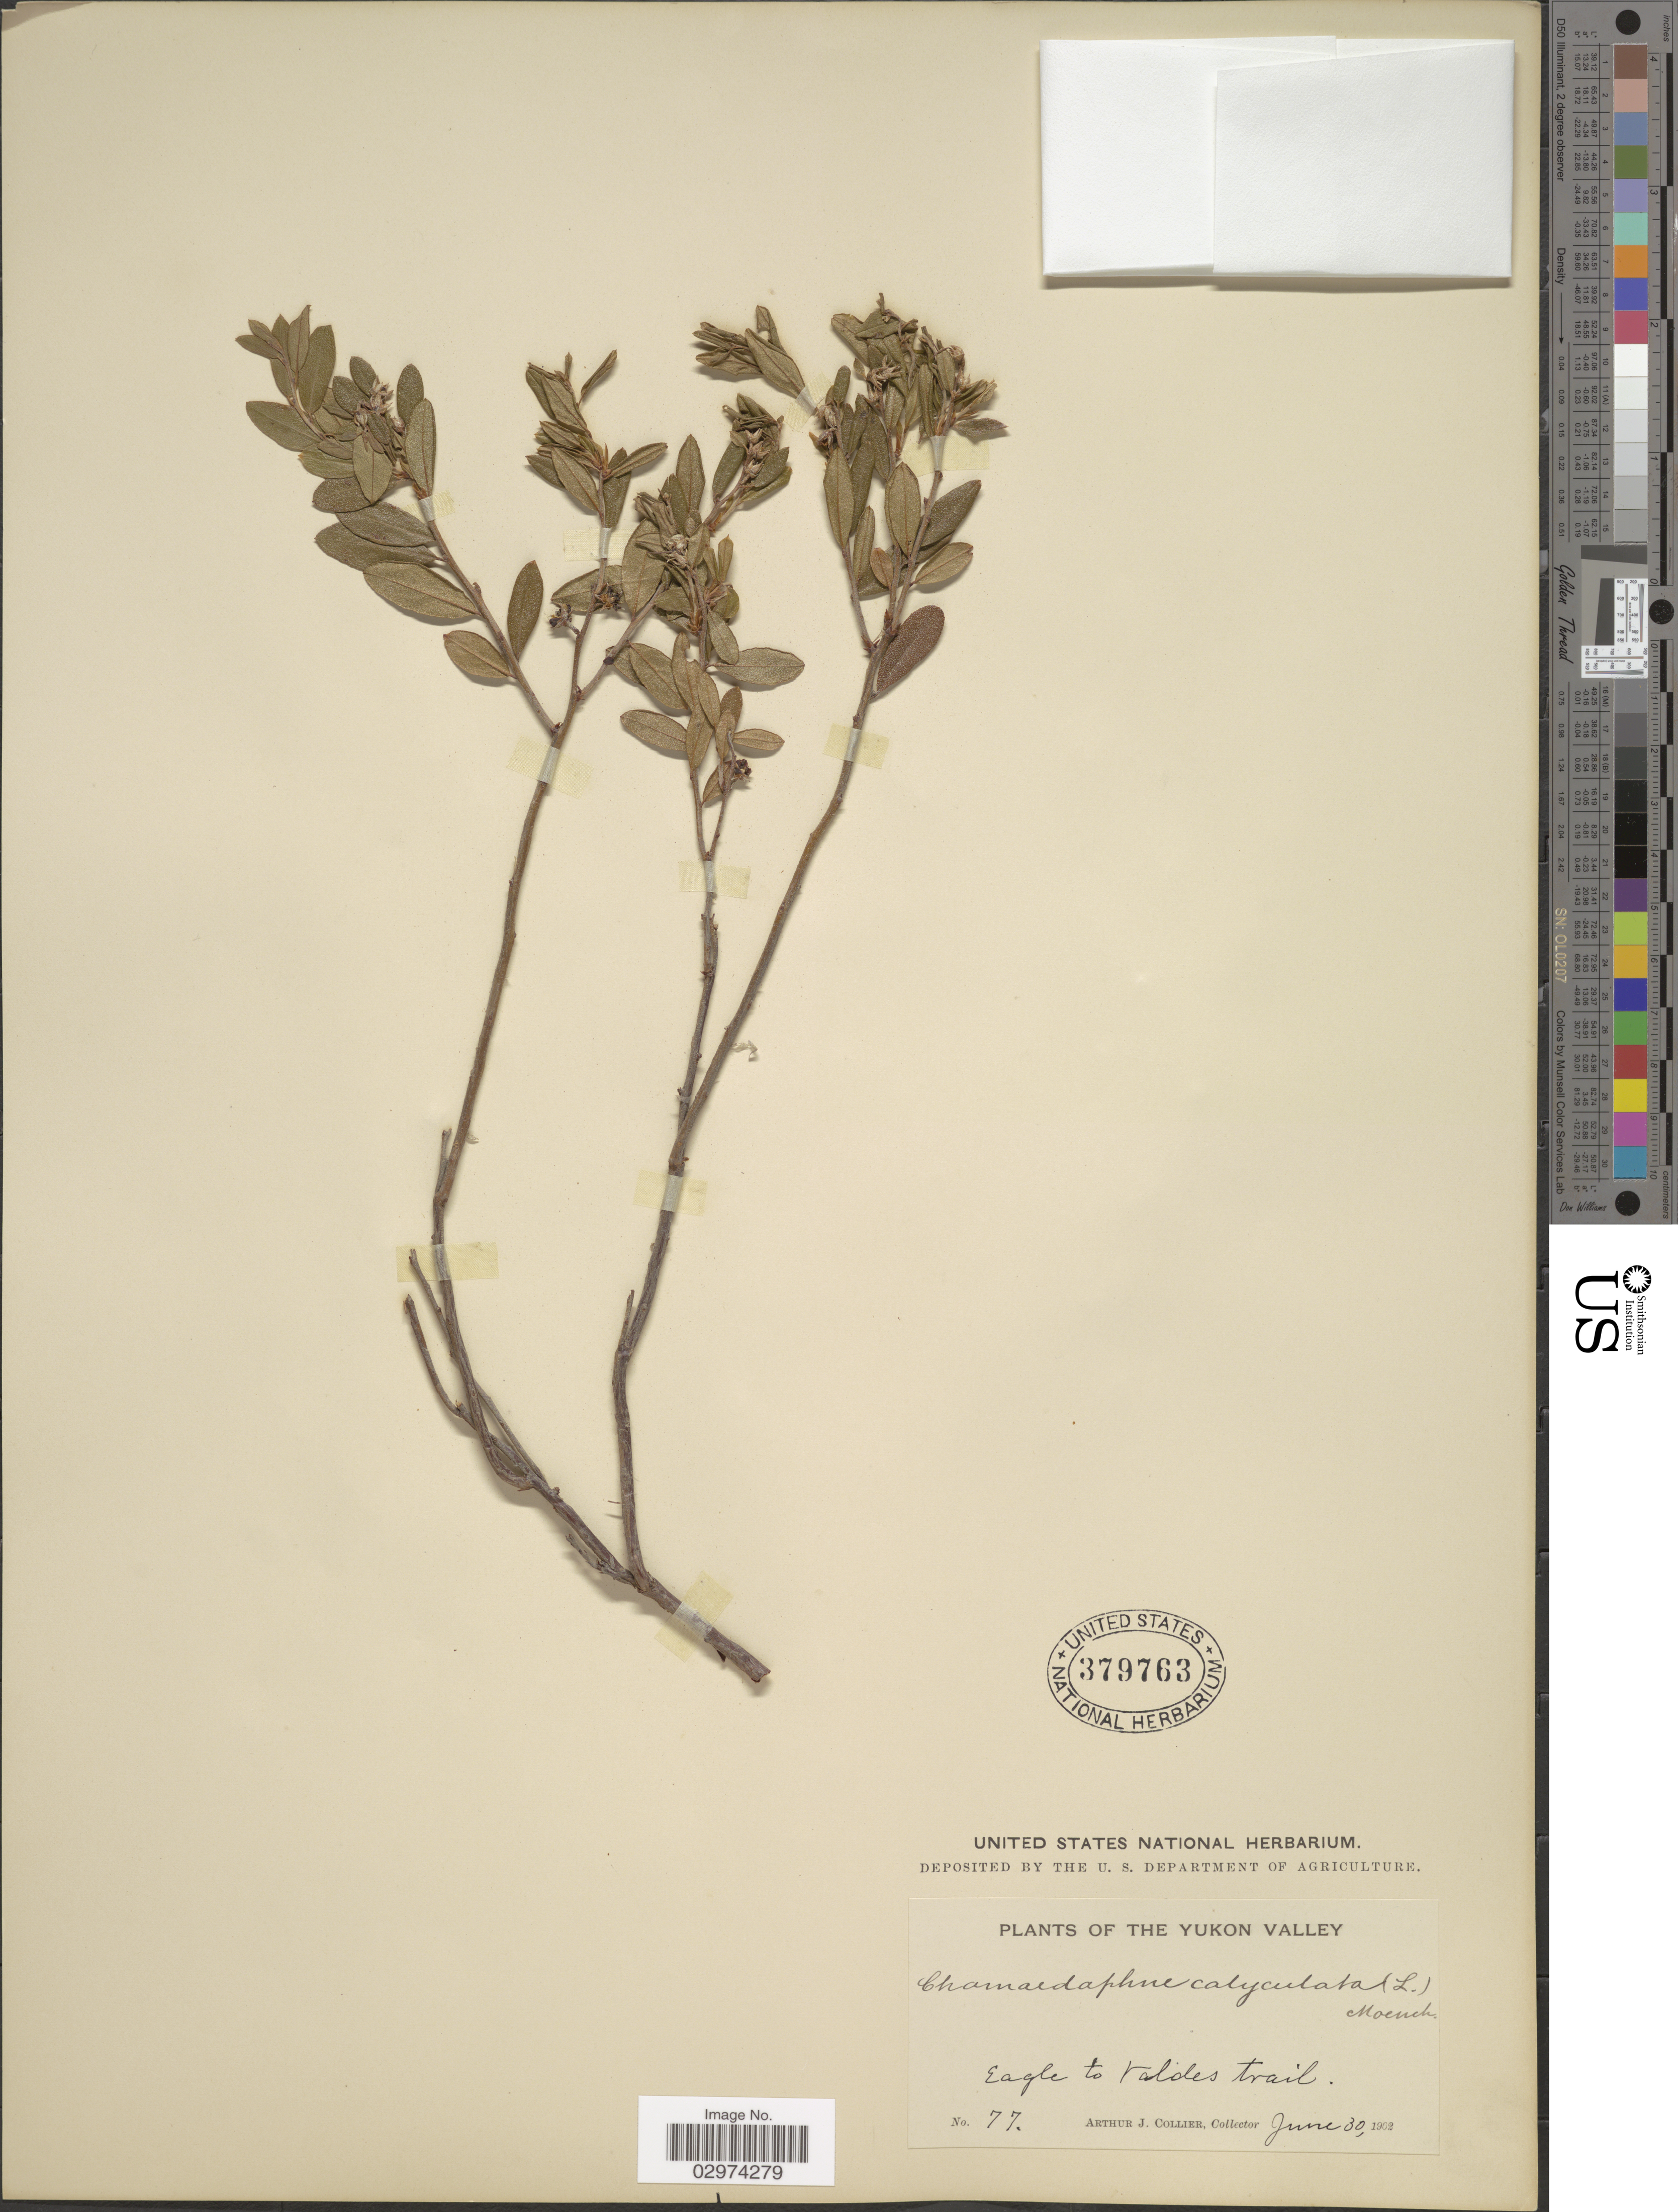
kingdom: Plantae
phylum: Tracheophyta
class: Magnoliopsida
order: Ericales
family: Ericaceae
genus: Chamaedaphne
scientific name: Chamaedaphne calyculata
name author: (L.) Moench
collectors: A. Collier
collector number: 77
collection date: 1902-06-30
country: Canada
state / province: Yukon Territory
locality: Yukon Valley. Eagle to Valdes trail.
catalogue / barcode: US 379763